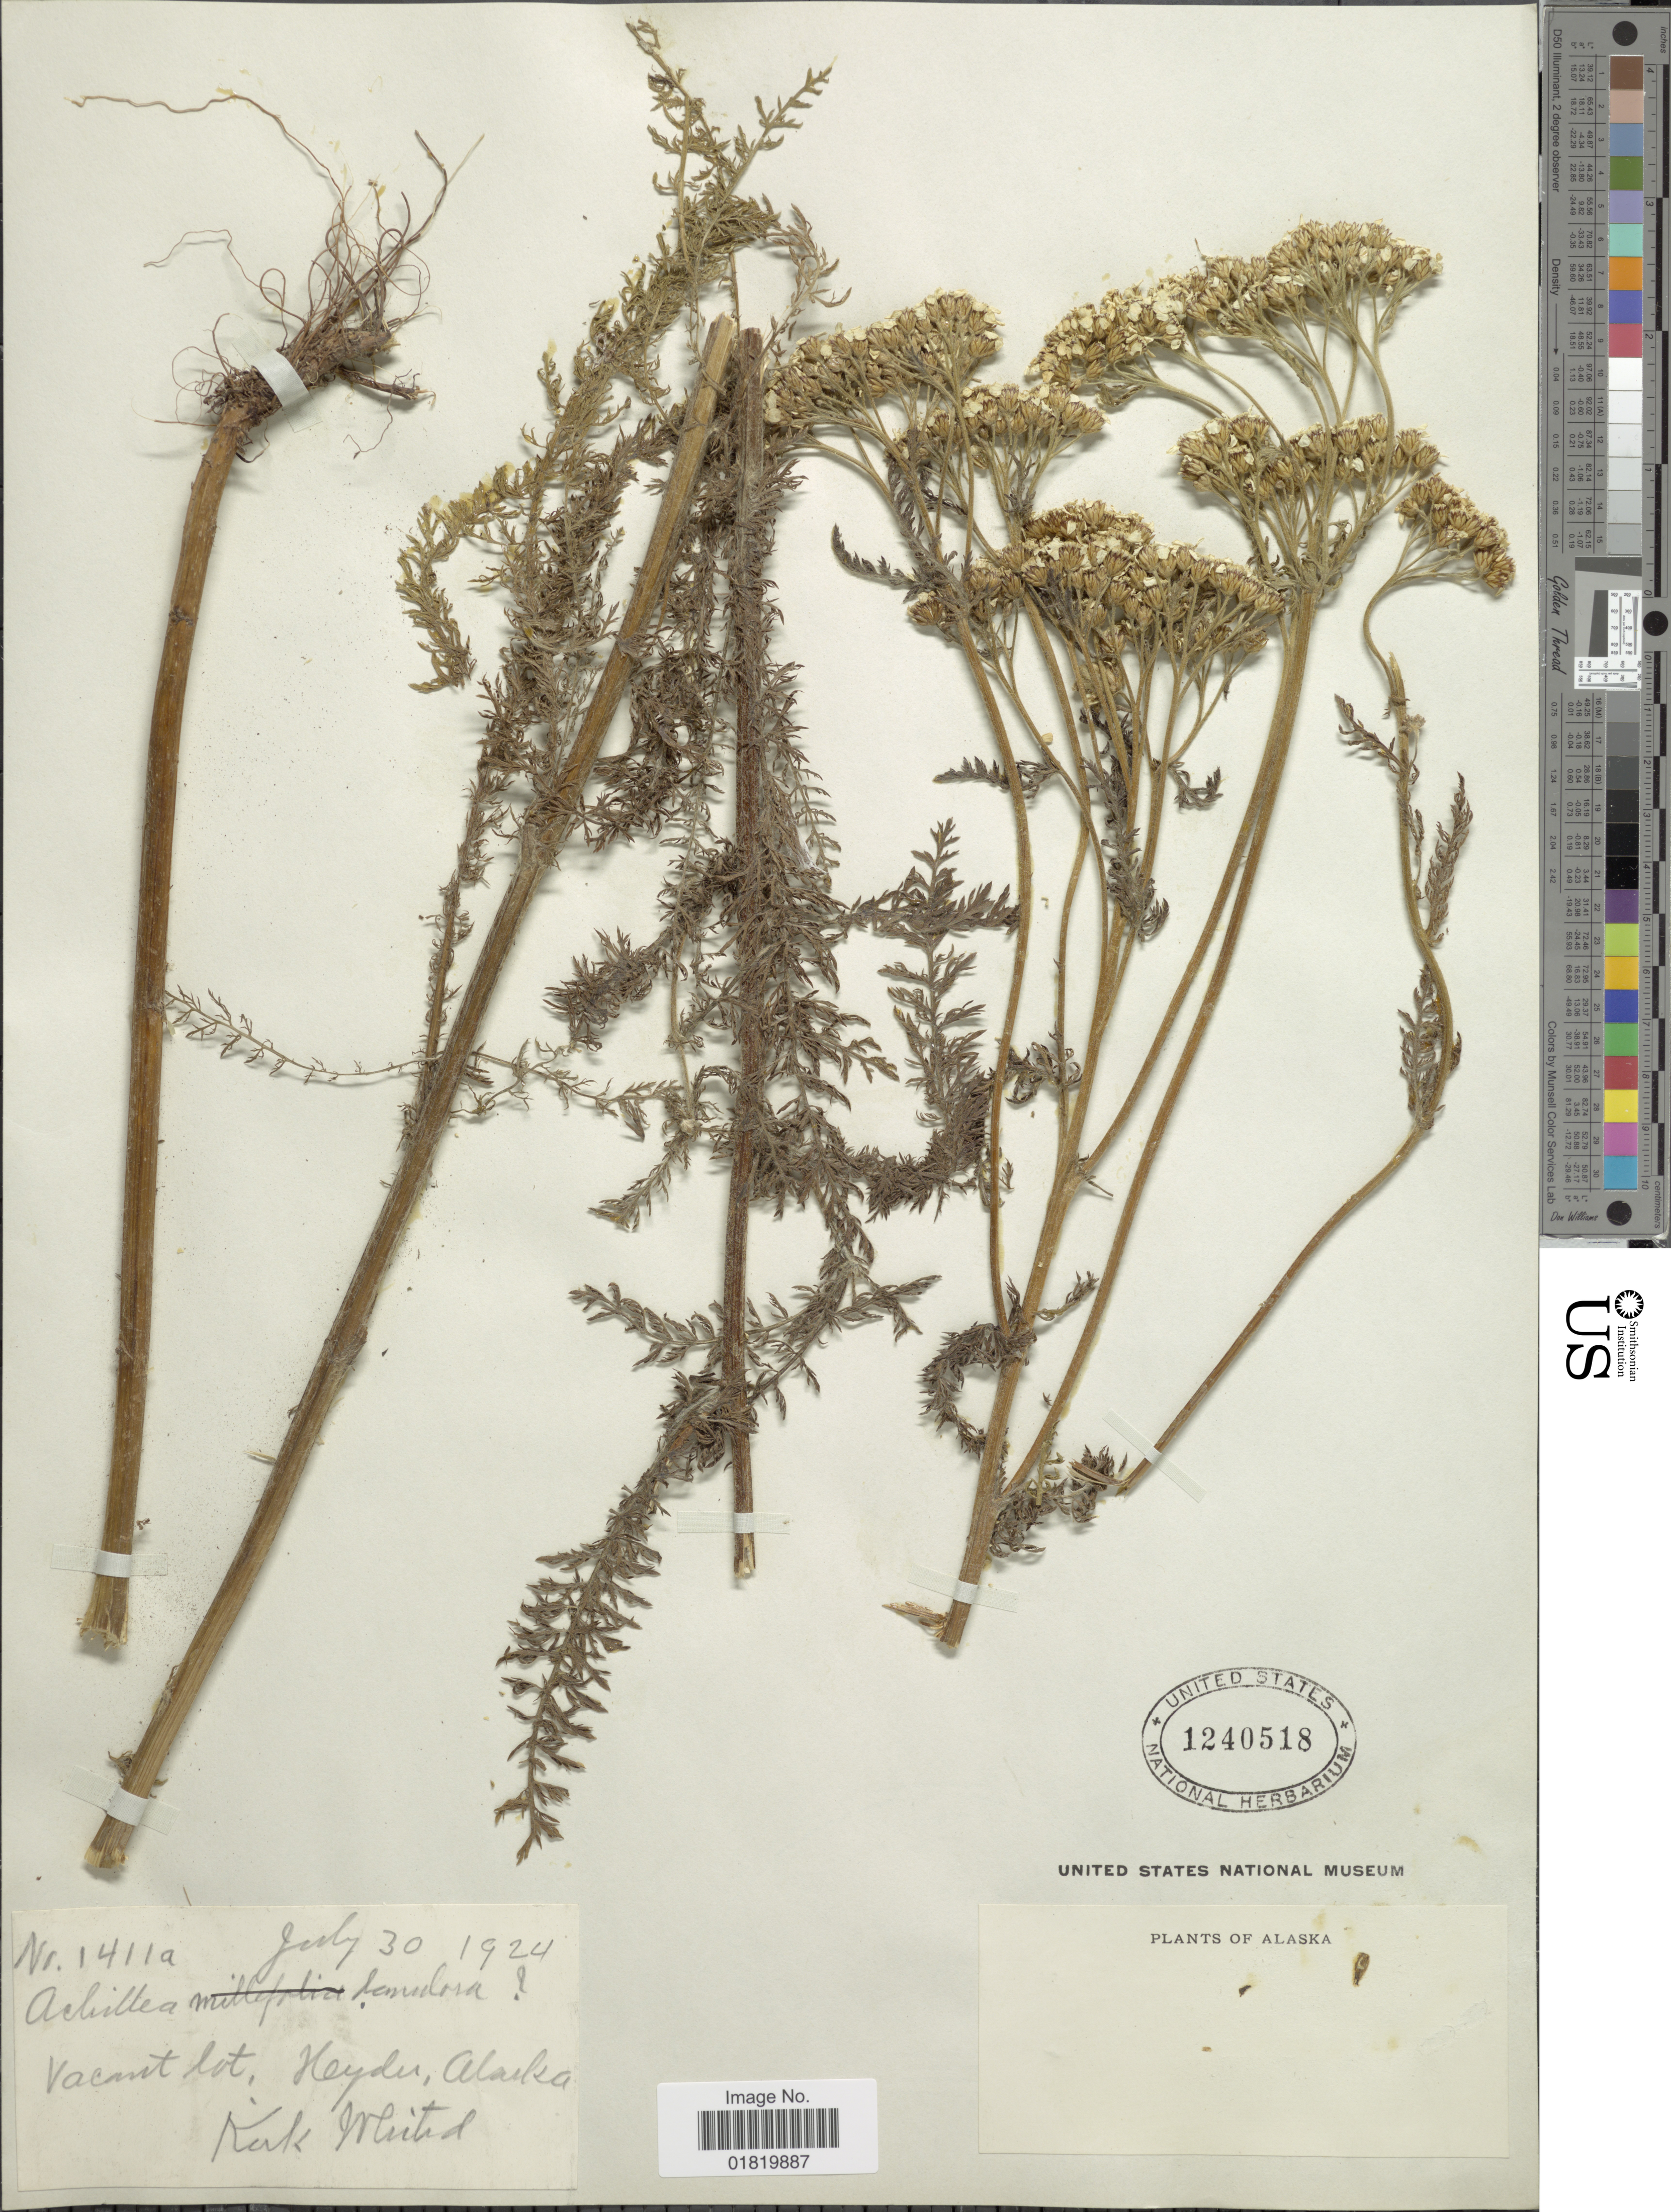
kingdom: Plantae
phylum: Tracheophyta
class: Magnoliopsida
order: Asterales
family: Asteraceae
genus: Achillea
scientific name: Achillea borealis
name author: Bong.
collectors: K. Whited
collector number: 1411a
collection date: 1924-07-30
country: United States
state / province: Alaska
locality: Vacant lot. Heyder, Alaska.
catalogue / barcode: US 1240518